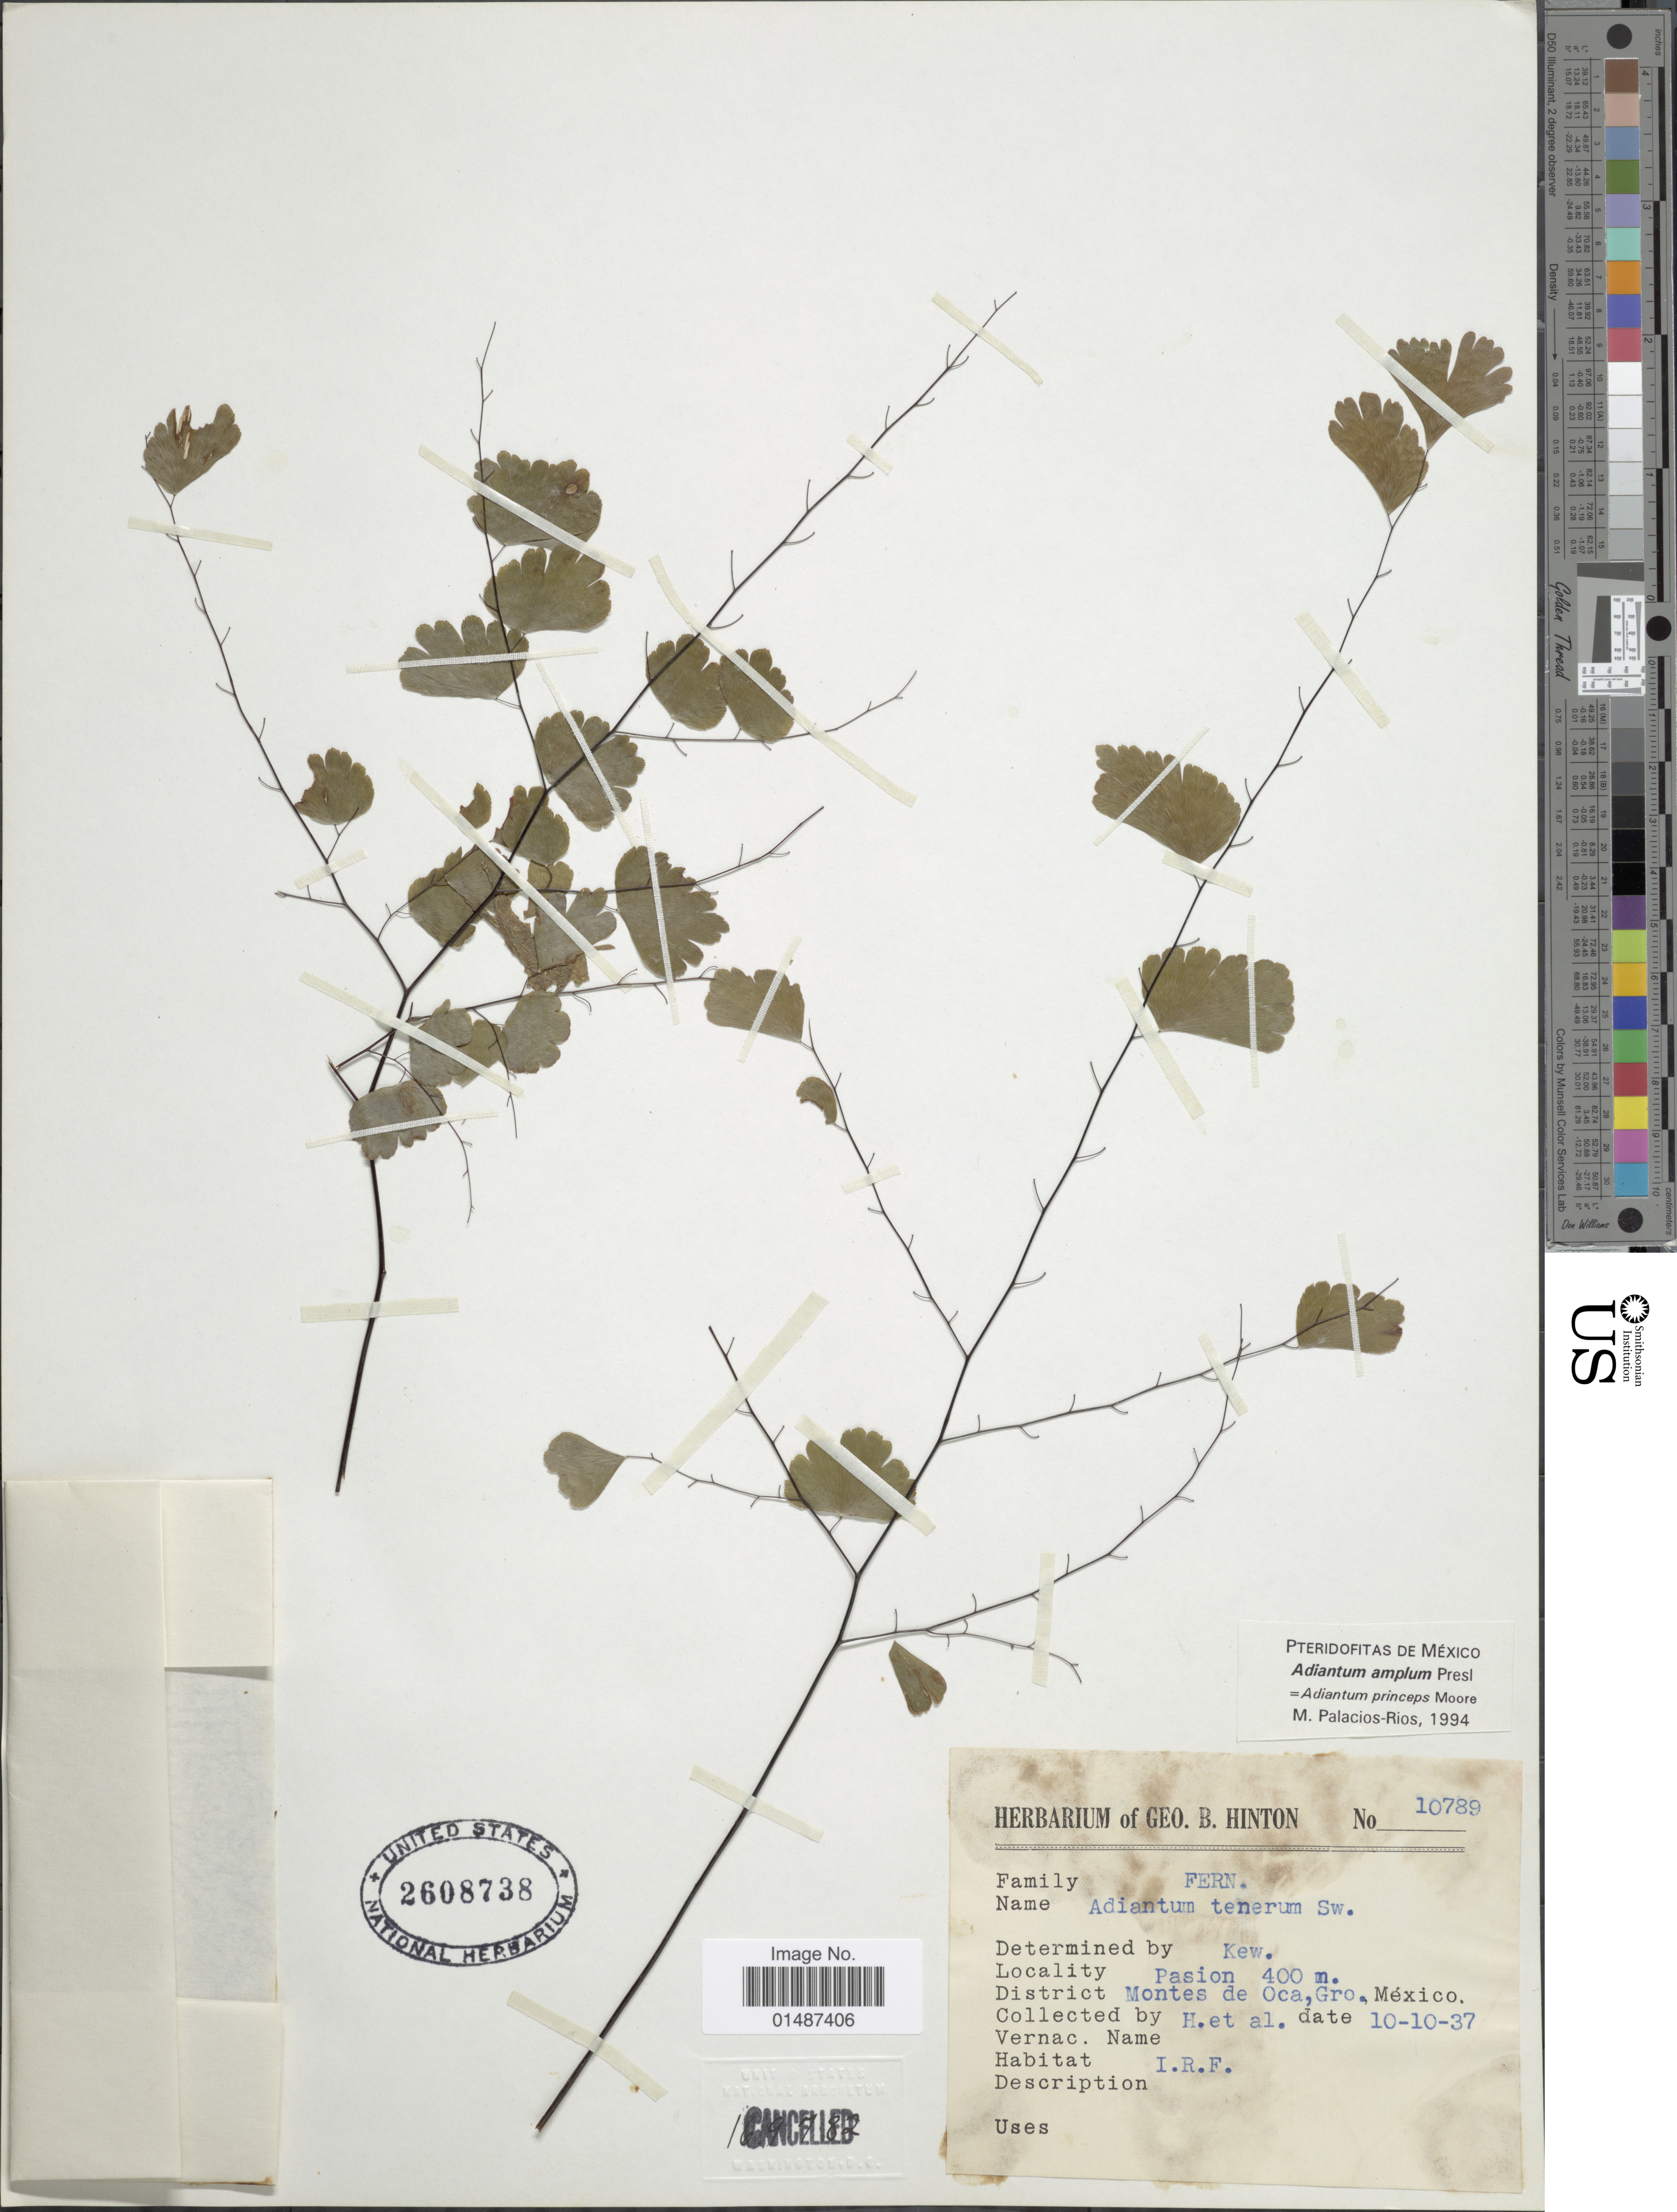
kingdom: Plantae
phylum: Tracheophyta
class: Polypodiopsida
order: Polypodiales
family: Pteridaceae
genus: Adiantum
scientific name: Adiantum amplum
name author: C. Presl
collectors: G. B. Hinton & et al.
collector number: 10789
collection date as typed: Transcribed d/m/y: 10/10/37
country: Mexico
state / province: Guerrero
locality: Pasion. District Montes de Oca.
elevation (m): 400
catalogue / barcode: US 2608738